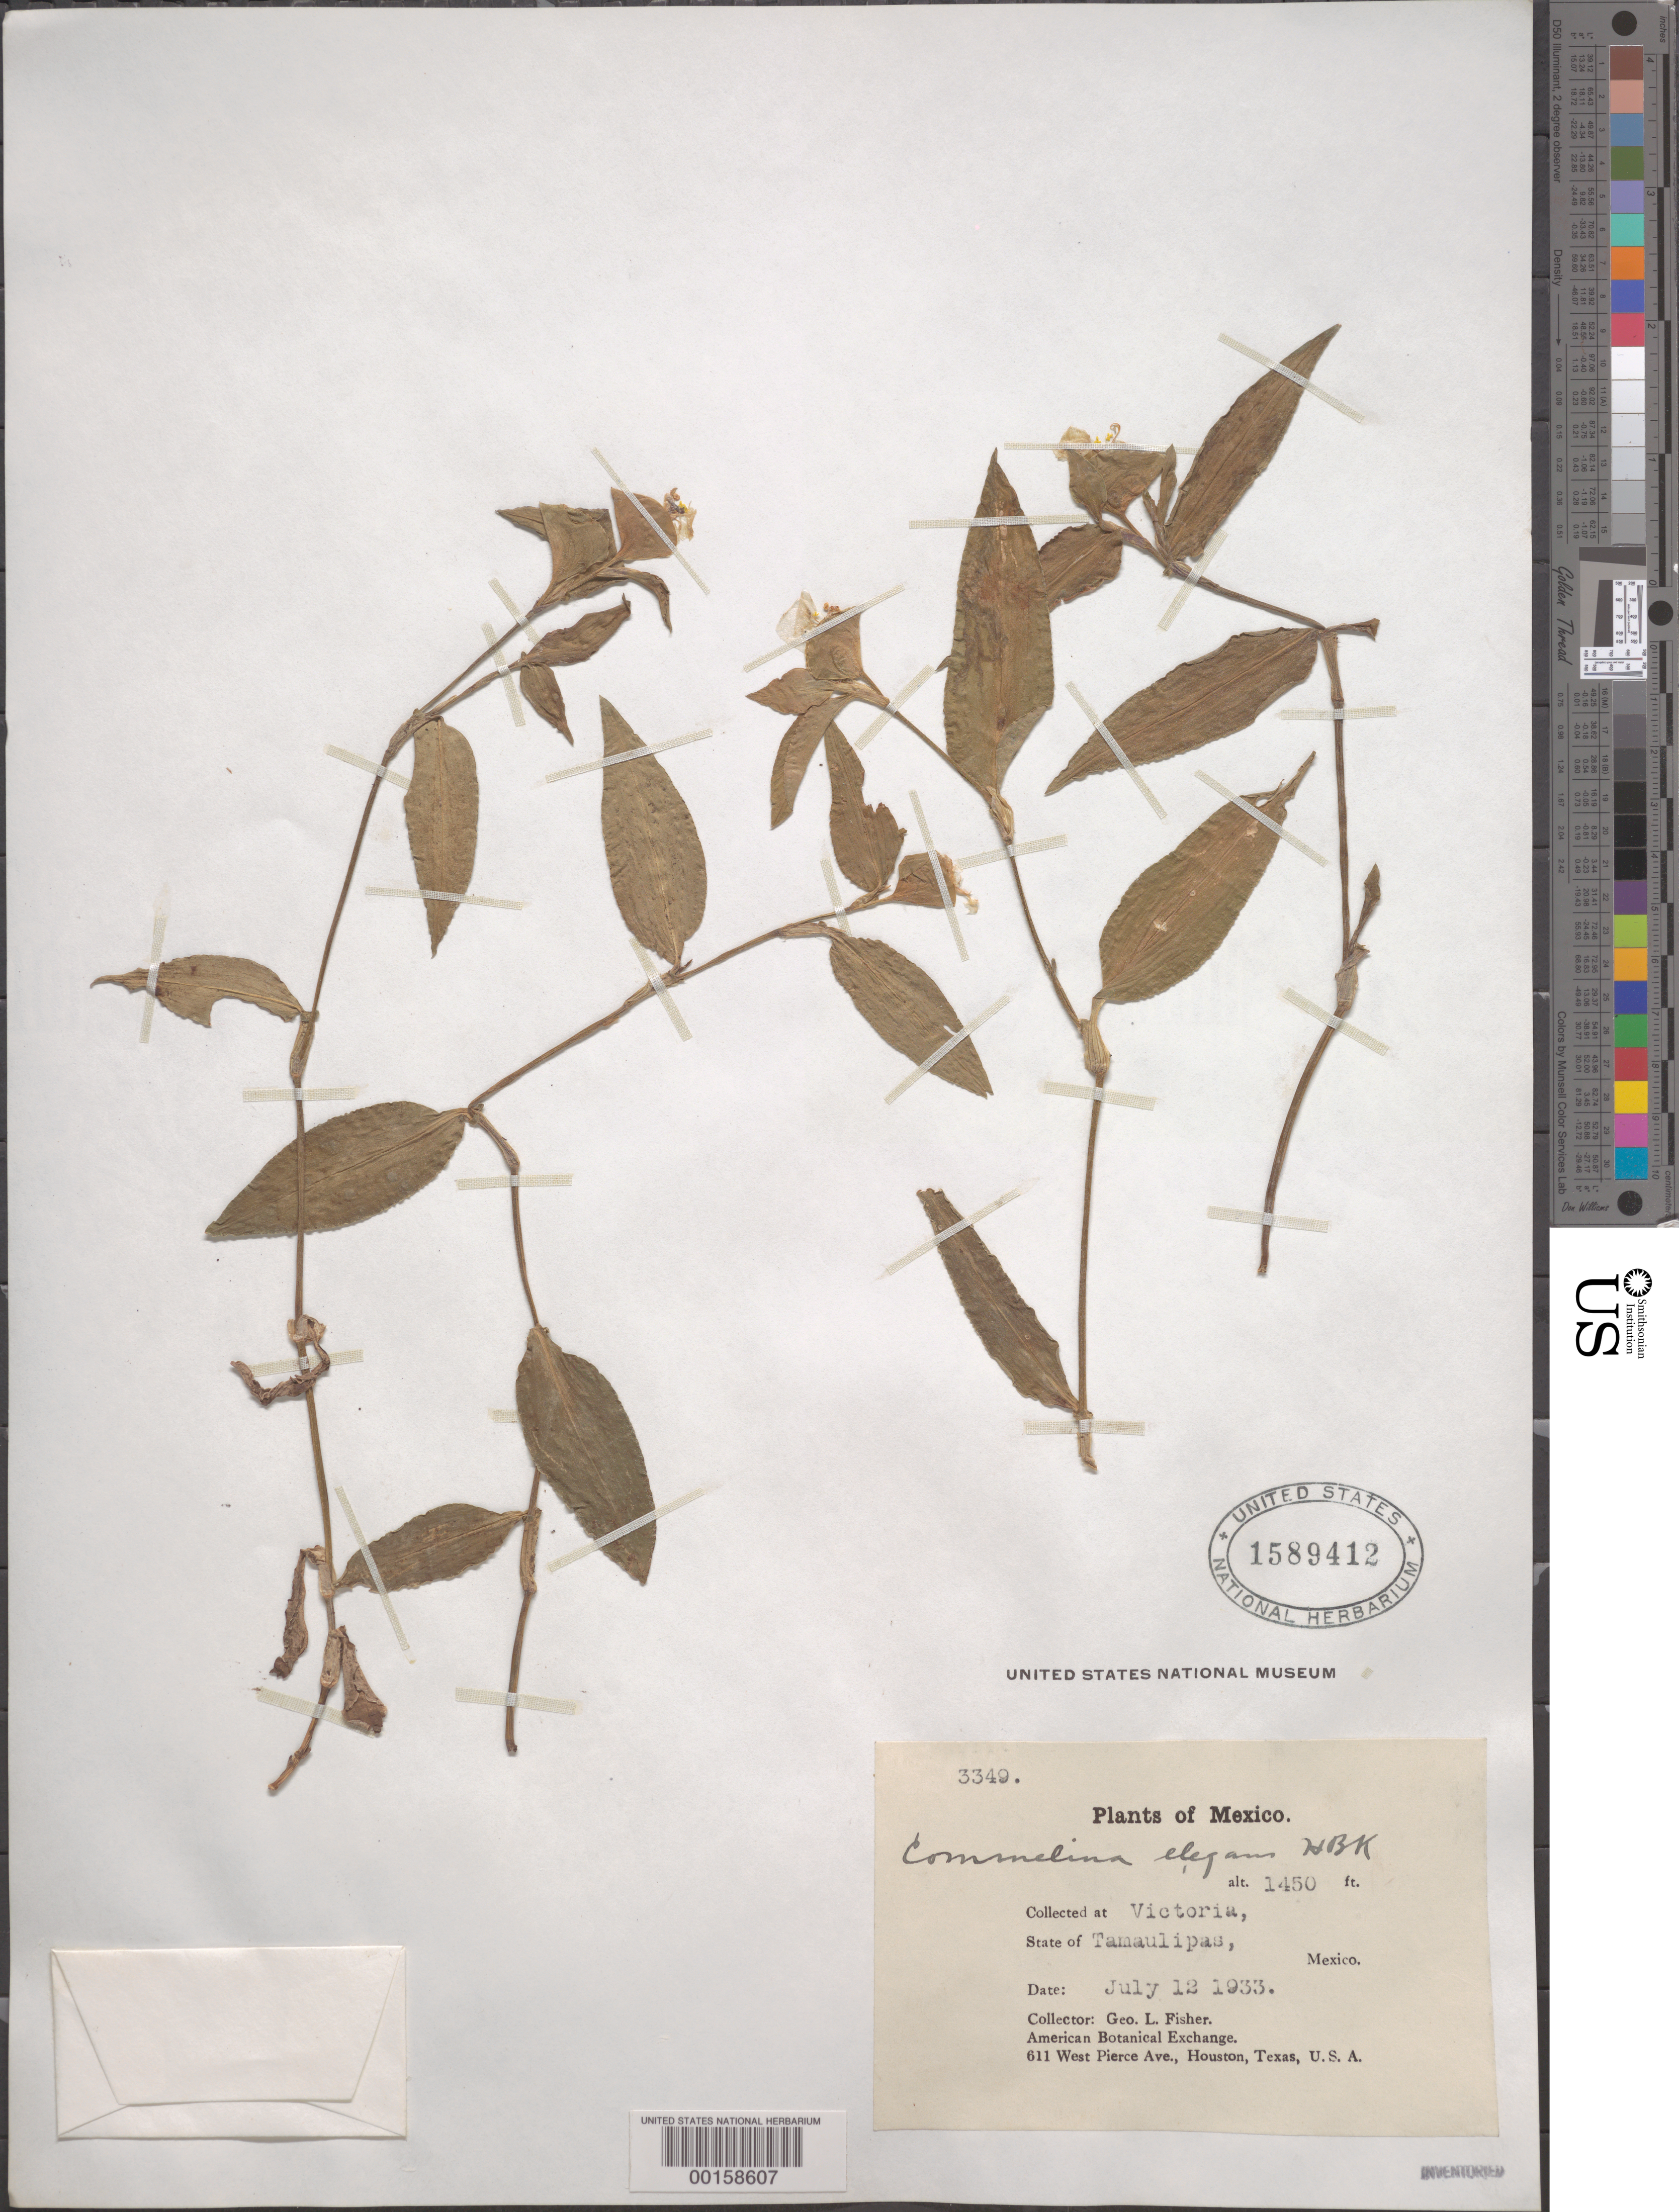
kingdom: Plantae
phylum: Tracheophyta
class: Liliopsida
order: Commelinales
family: Commelinaceae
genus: Commelina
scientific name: Commelina erecta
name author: L.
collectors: G. L. Fisher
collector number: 3349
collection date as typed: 12 Jul 1933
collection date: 1933-07-12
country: Mexico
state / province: Tamaulipas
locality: Victoria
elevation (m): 442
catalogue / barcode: US 1589412